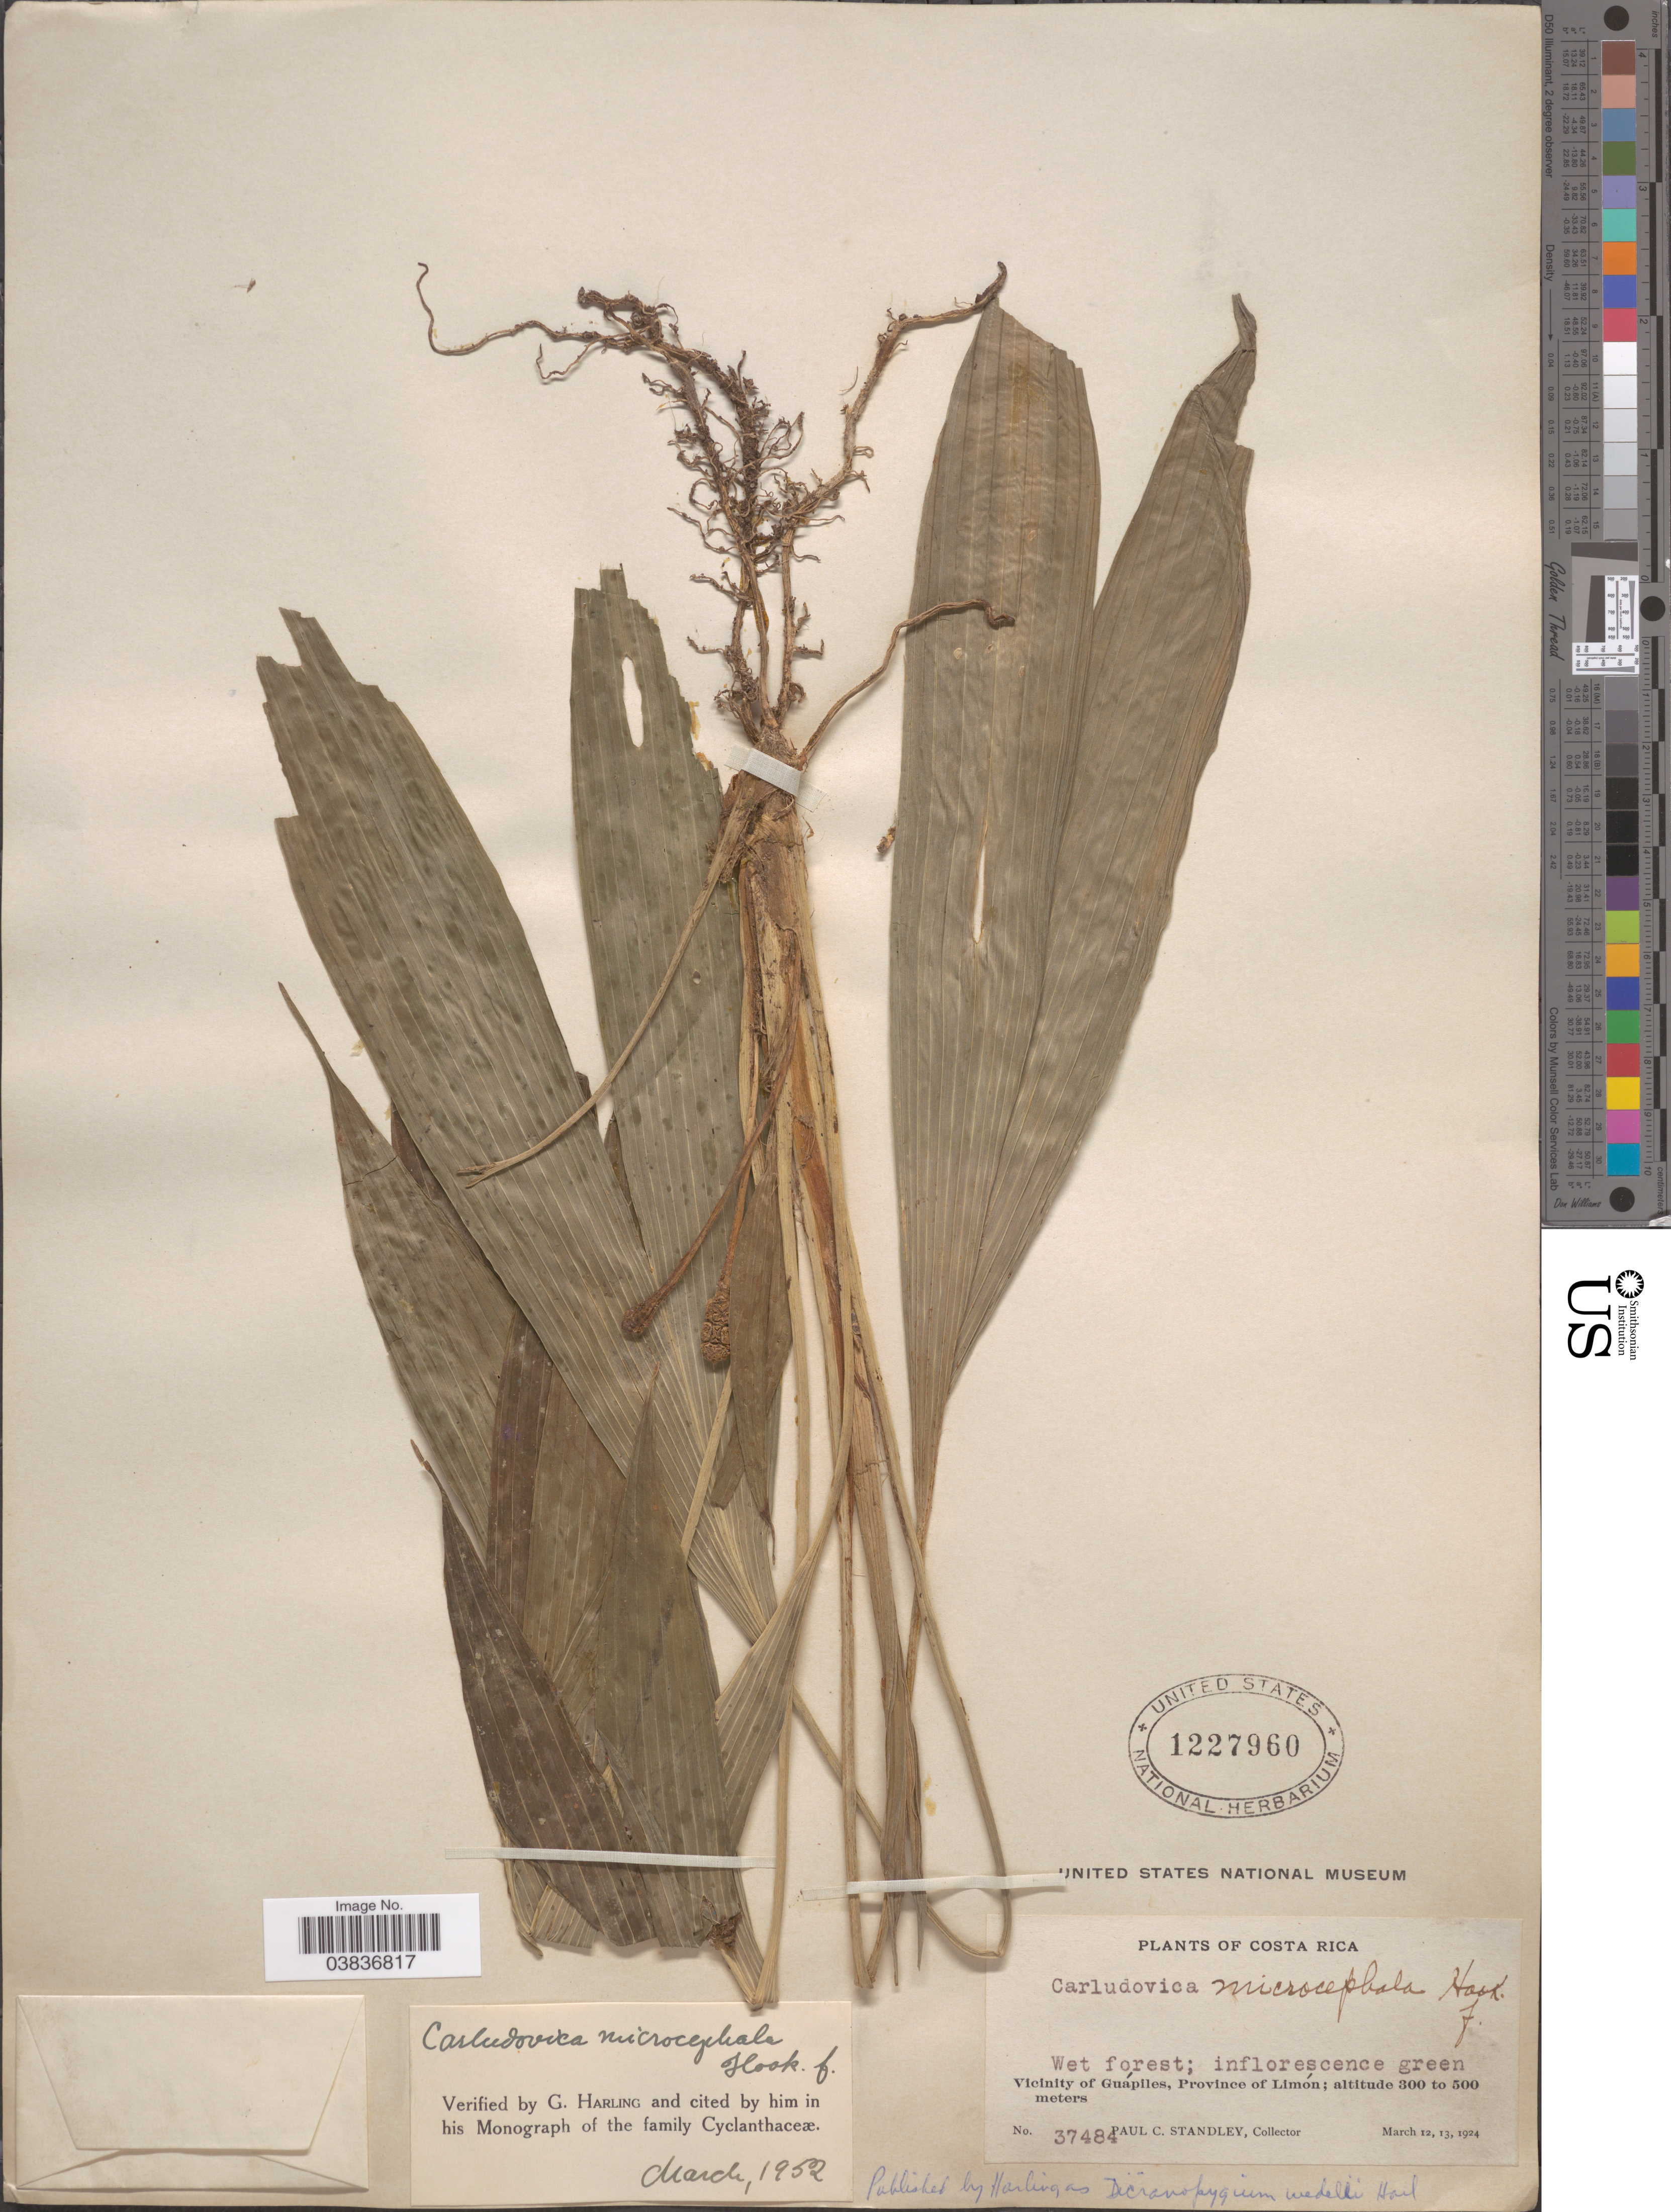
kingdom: Plantae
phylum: Tracheophyta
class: Liliopsida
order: Pandanales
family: Cyclanthaceae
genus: Dicranopygium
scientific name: Dicranopygium wedelii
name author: Harling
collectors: P. C. Standley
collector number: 37484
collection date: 1924-03-12/1924-03-13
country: Costa Rica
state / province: Limón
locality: Vicinity of Guápiles.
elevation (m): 300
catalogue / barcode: US 1227960